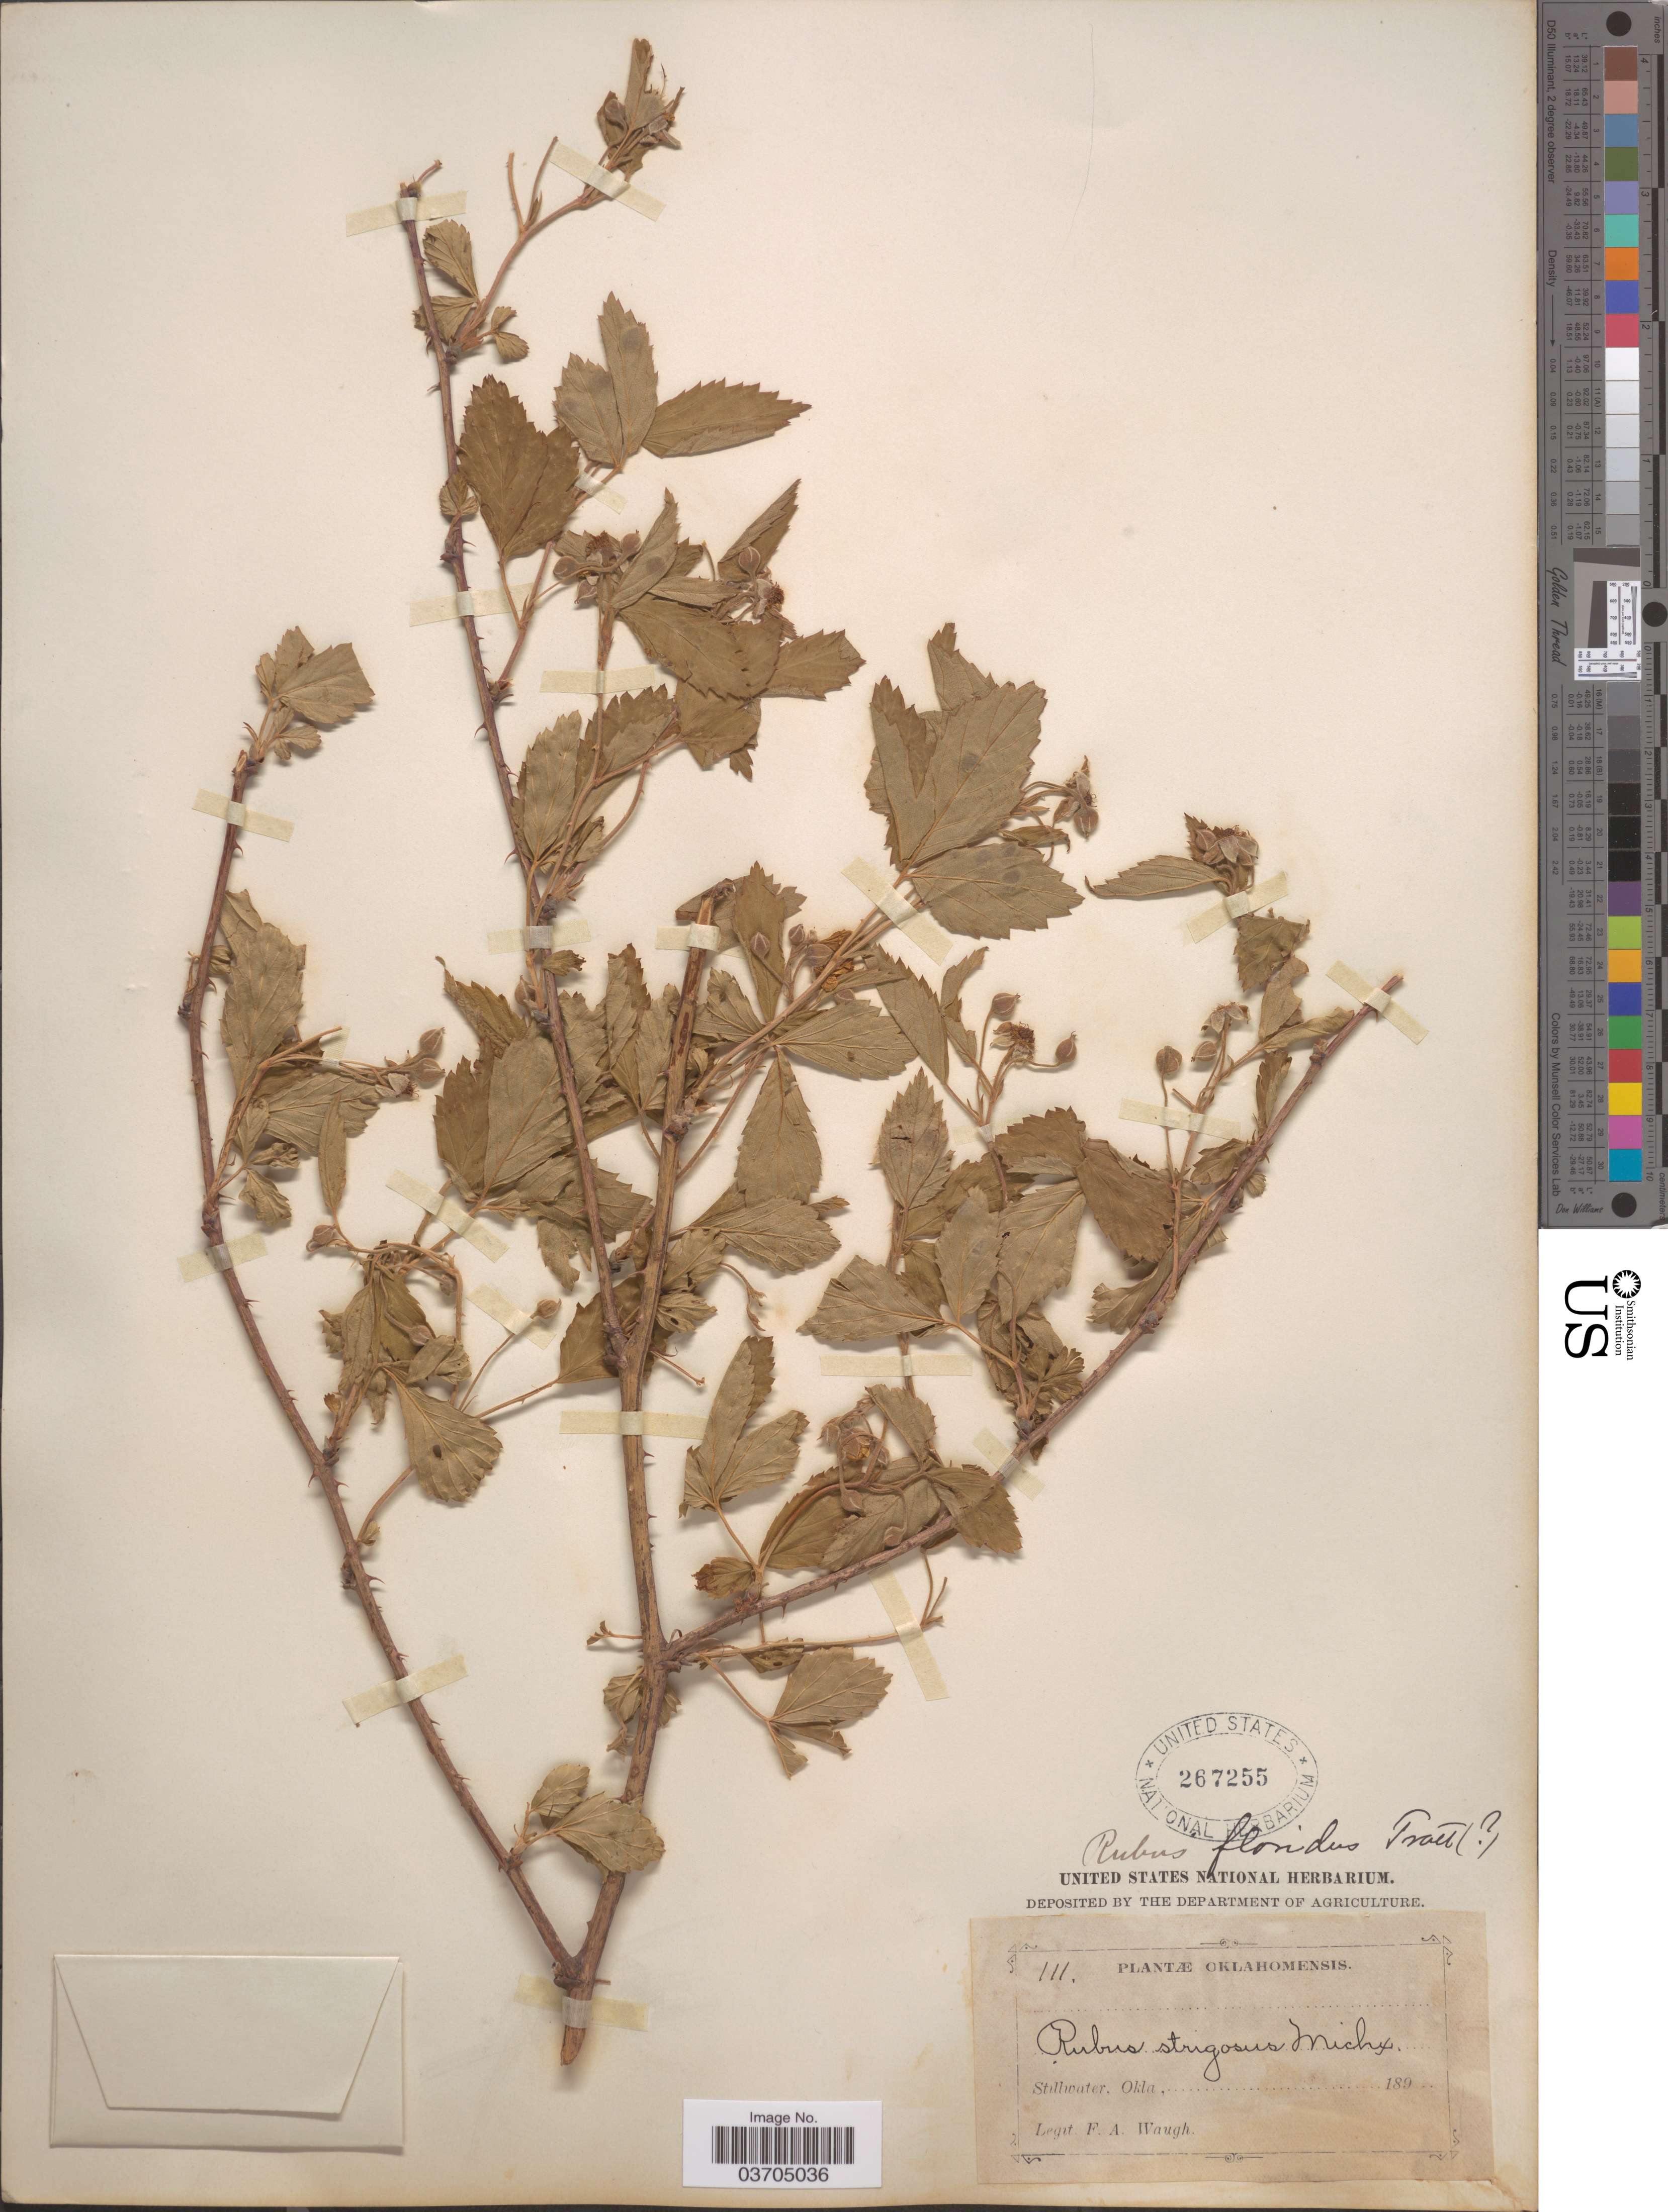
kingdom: Plantae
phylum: Tracheophyta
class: Magnoliopsida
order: Rosales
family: Rosaceae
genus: Rubus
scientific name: Rubus floridus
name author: Tratt.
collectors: F. Waugh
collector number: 111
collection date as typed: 189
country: United States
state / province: Oklahoma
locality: Stillwater.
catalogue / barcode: US 267255